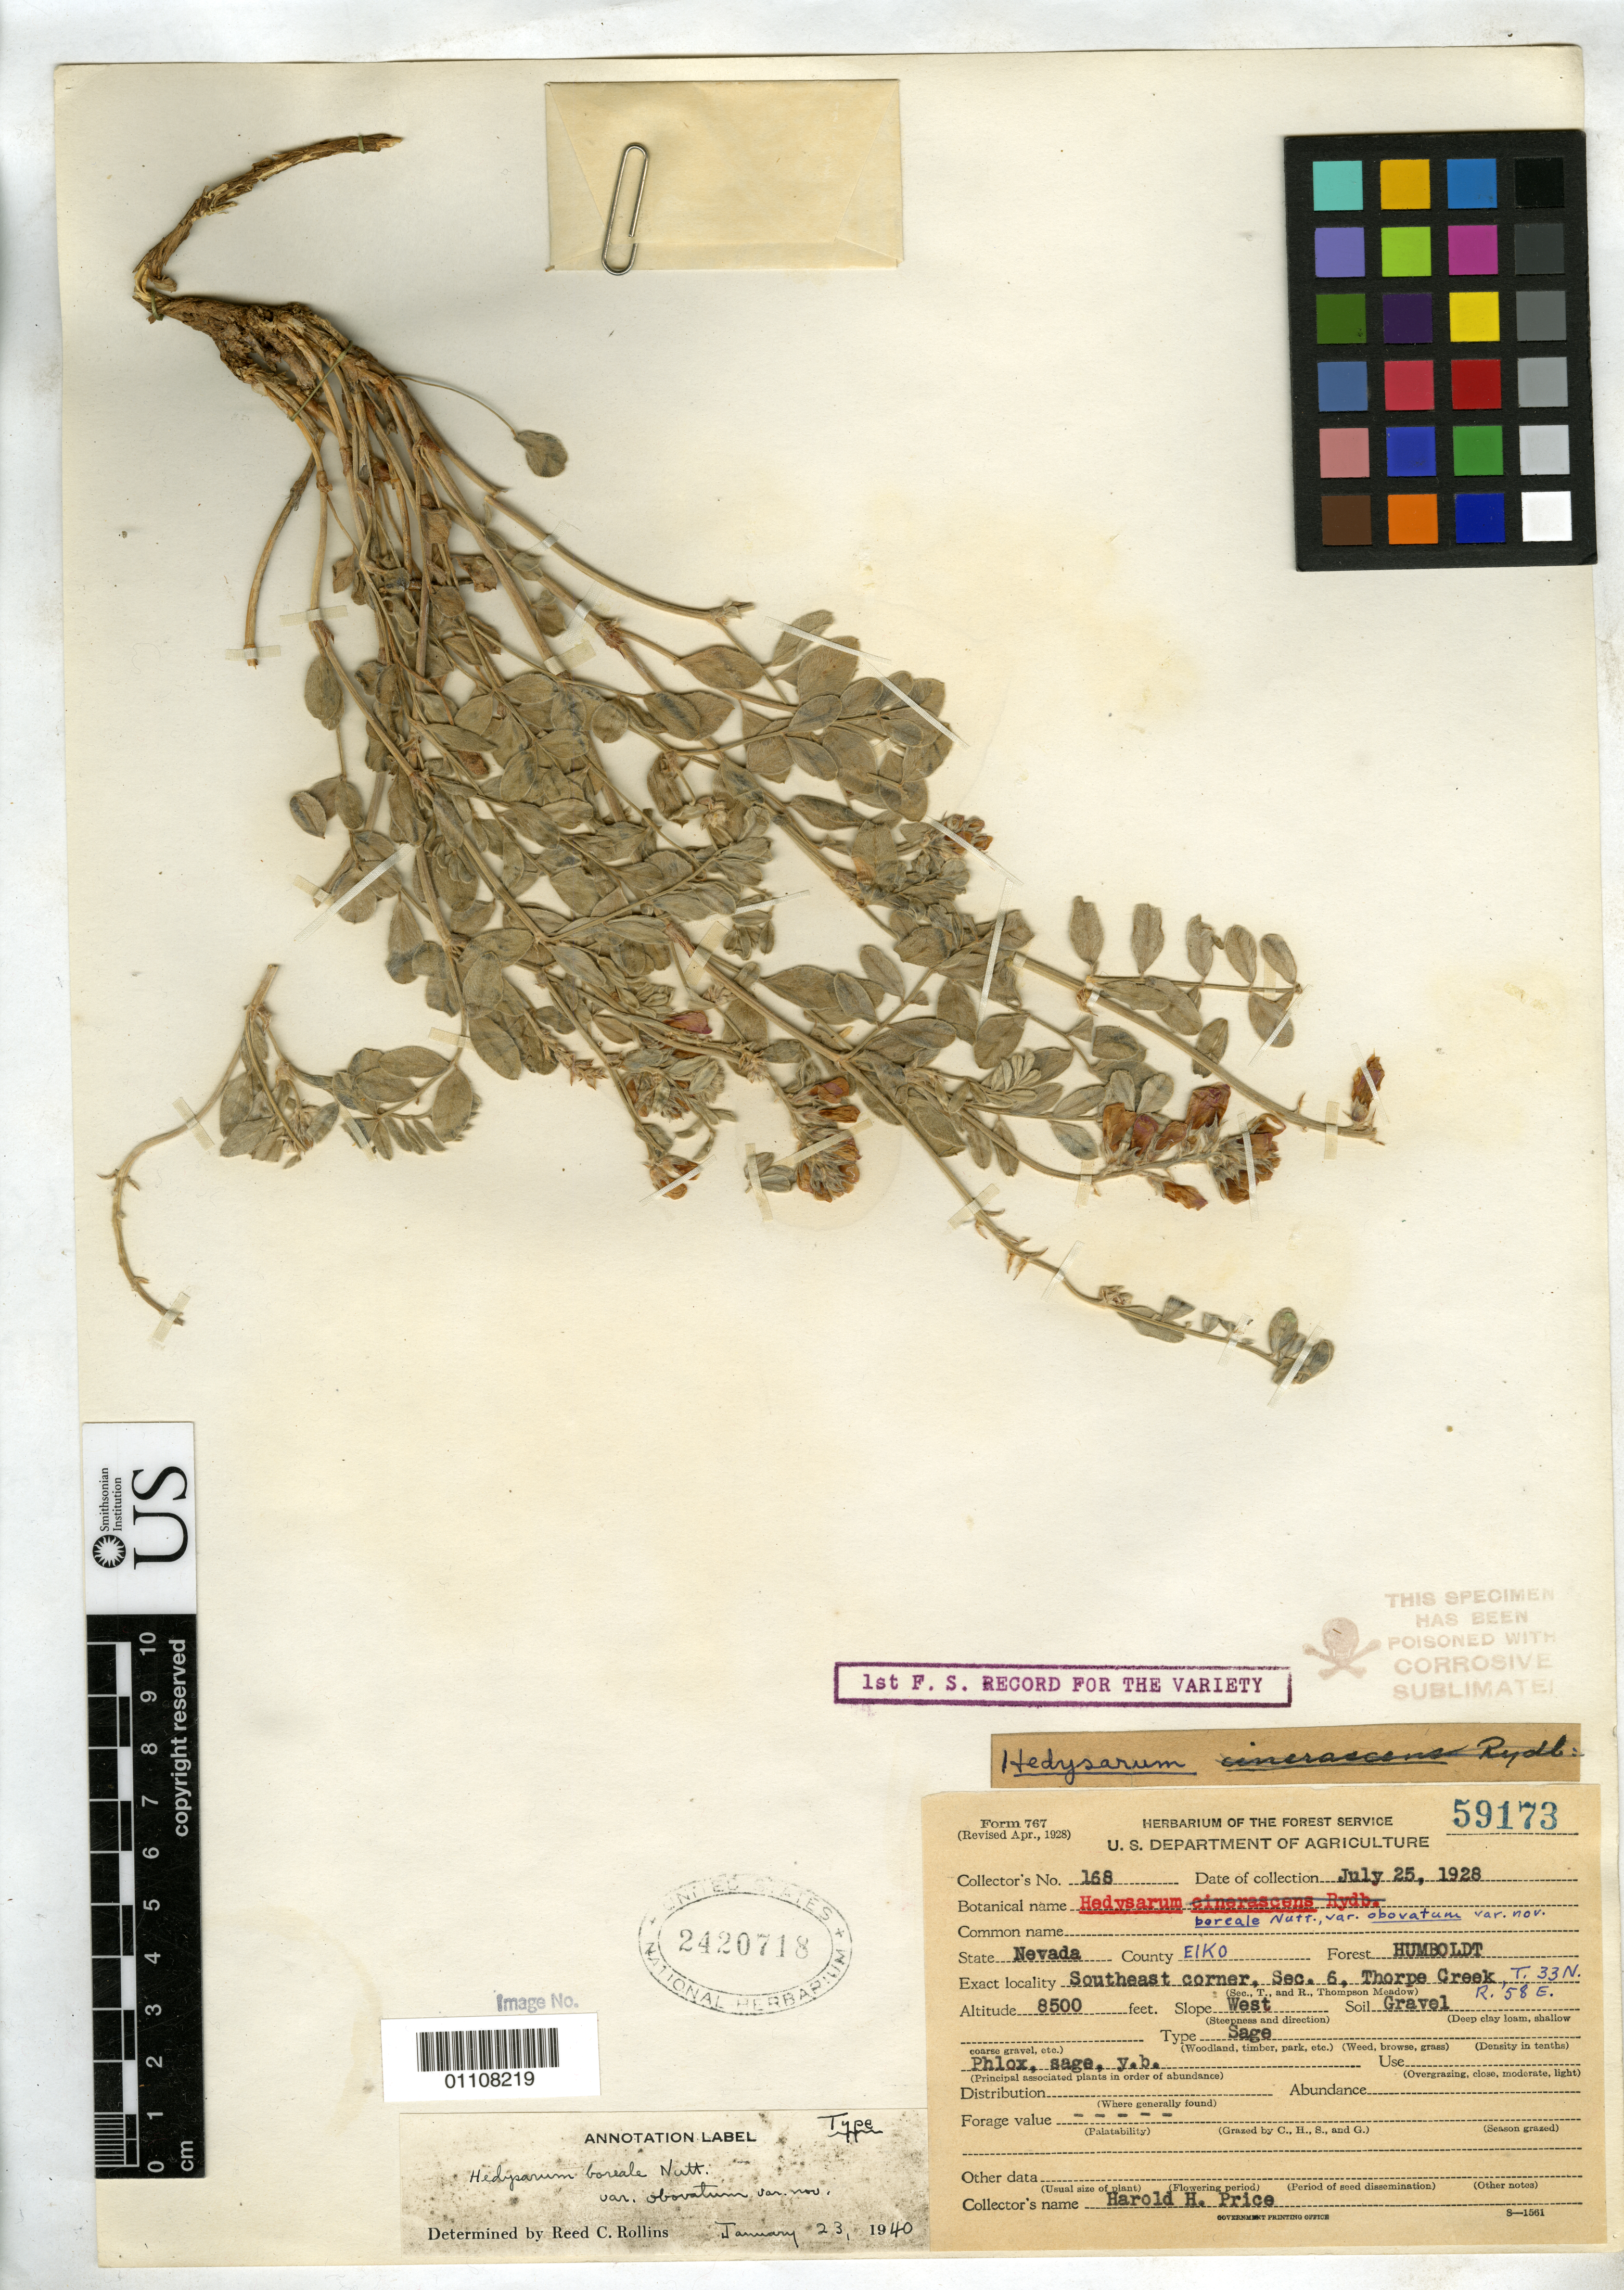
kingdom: Plantae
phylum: Tracheophyta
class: Magnoliopsida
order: Fabales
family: Fabaceae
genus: Hedysarum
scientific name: Hedysarum boreale var. obovatum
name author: Rollins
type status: Holotype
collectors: H. Price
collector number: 168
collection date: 1928-07-25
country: United States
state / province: Nevada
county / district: Elko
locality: Humboldt forest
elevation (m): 2591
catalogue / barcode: US 2420718